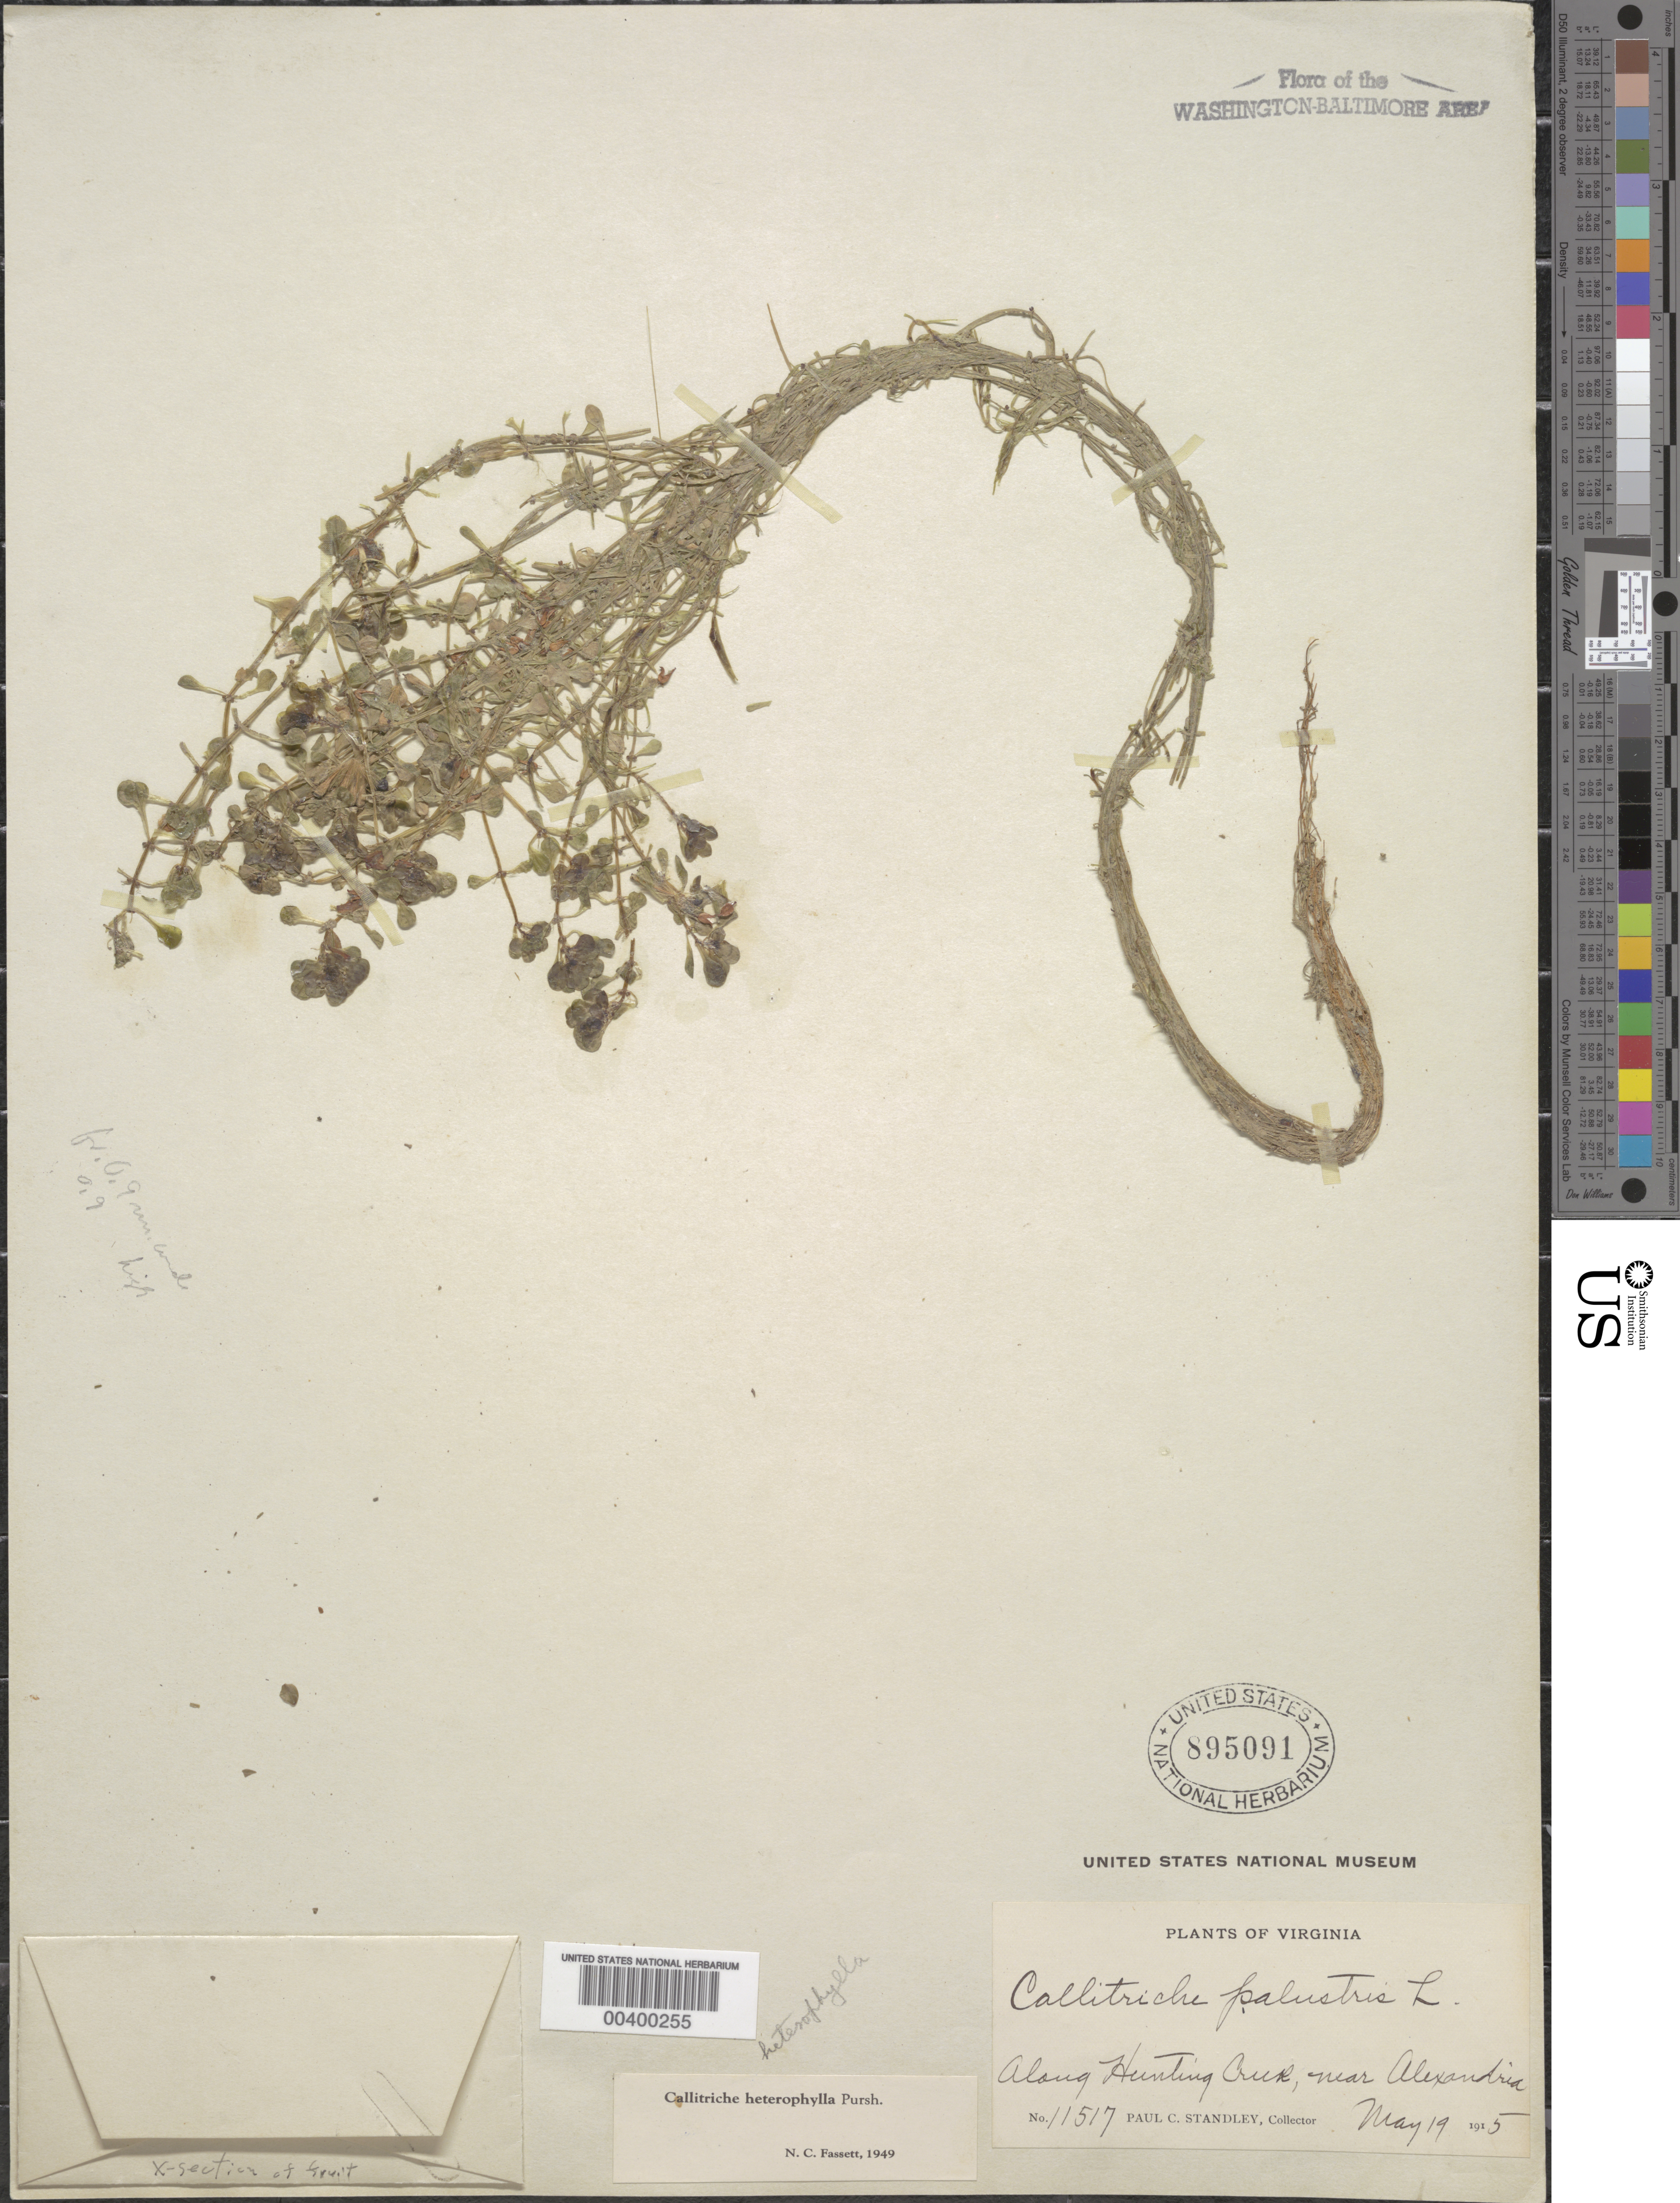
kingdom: Plantae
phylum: Tracheophyta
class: Magnoliopsida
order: Lamiales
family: Plantaginaceae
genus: Callitriche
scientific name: Callitriche heterophylla Pursh emend. Darby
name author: Pursh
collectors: P. C. Standley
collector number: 11517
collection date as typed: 19 May 1915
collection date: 1915-05-19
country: United States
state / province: Virginia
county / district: Fairfax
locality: Hunting Creek, Alexandria vicinity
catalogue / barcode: US 895091